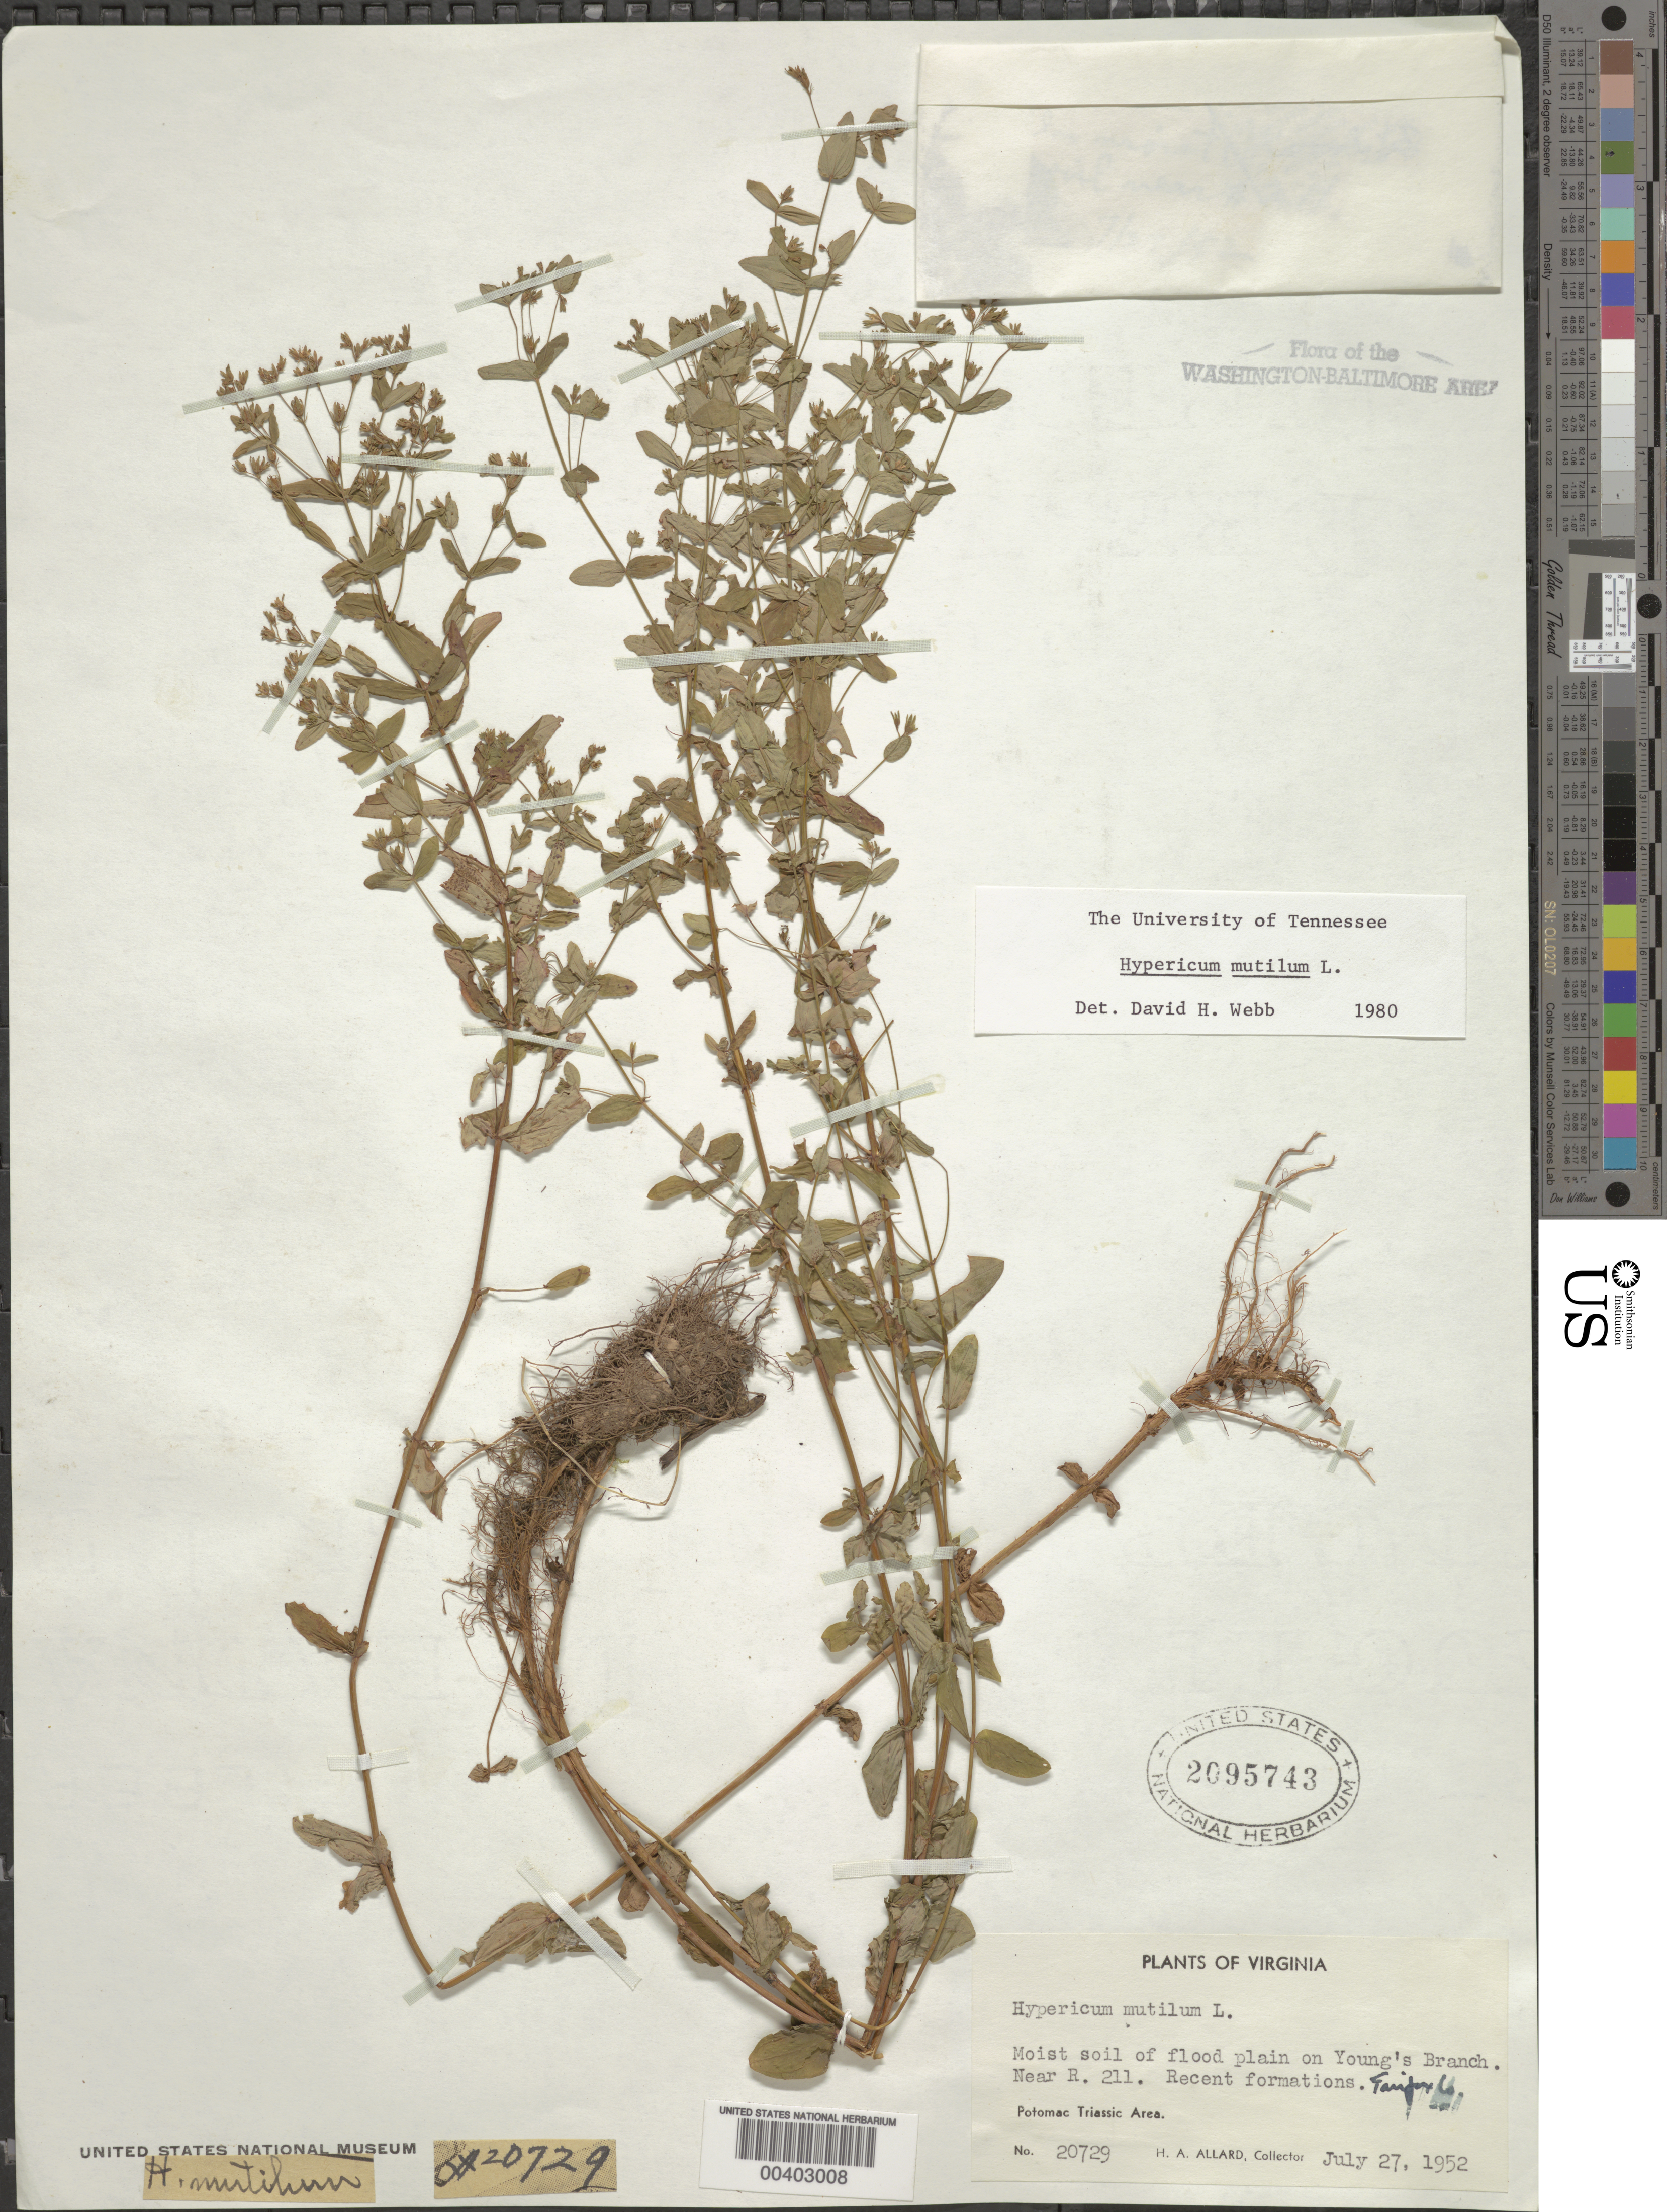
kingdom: Plantae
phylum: Tracheophyta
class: Magnoliopsida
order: Malpighiales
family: Hypericaceae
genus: Hypericum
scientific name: Hypericum mutilum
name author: L.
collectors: H. A. Allard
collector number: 20729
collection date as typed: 27 Jul 1952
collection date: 1952-07-27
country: United States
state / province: Virginia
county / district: Fairfax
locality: Youngs Branch near Route 211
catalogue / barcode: US 2095743